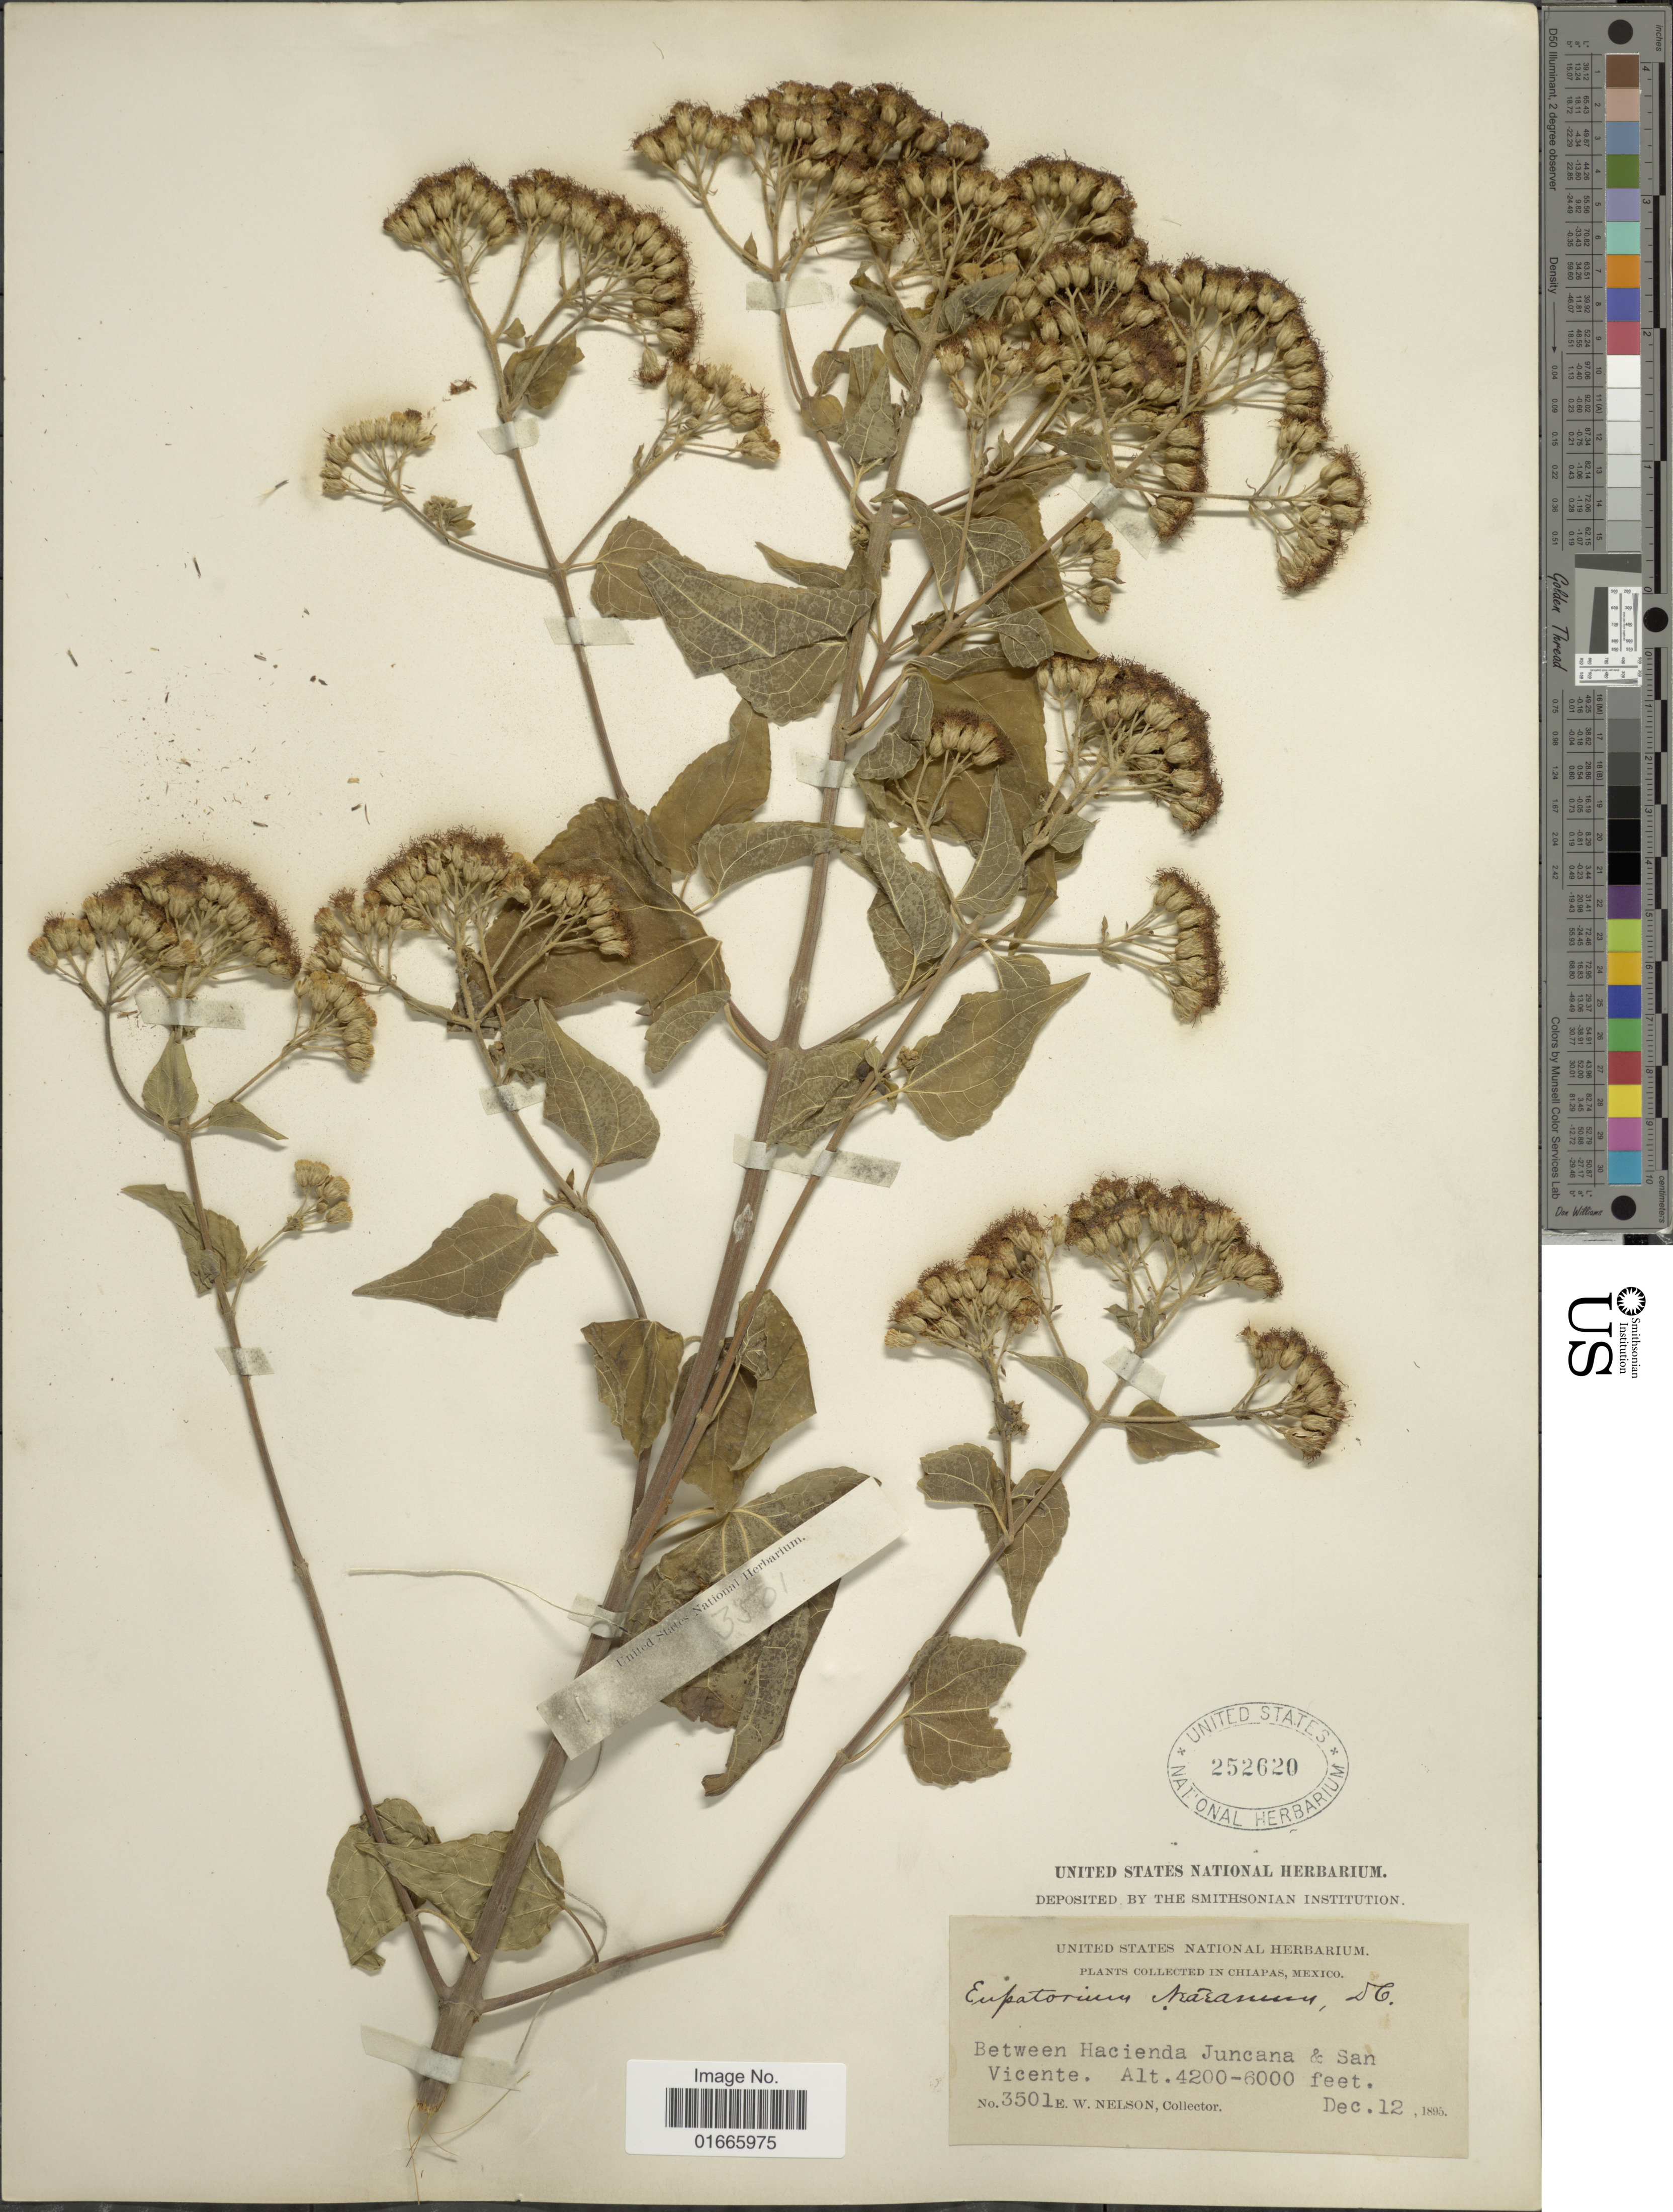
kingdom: Plantae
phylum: Tracheophyta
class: Magnoliopsida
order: Asterales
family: Asteraceae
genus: Chromolaena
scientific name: Chromolaena neaeanum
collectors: E. W. Nelson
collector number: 3501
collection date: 1895-12-12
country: Mexico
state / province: Chiapas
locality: Between Hacienda Juncana & San Vicente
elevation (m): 1280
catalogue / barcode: US 252620